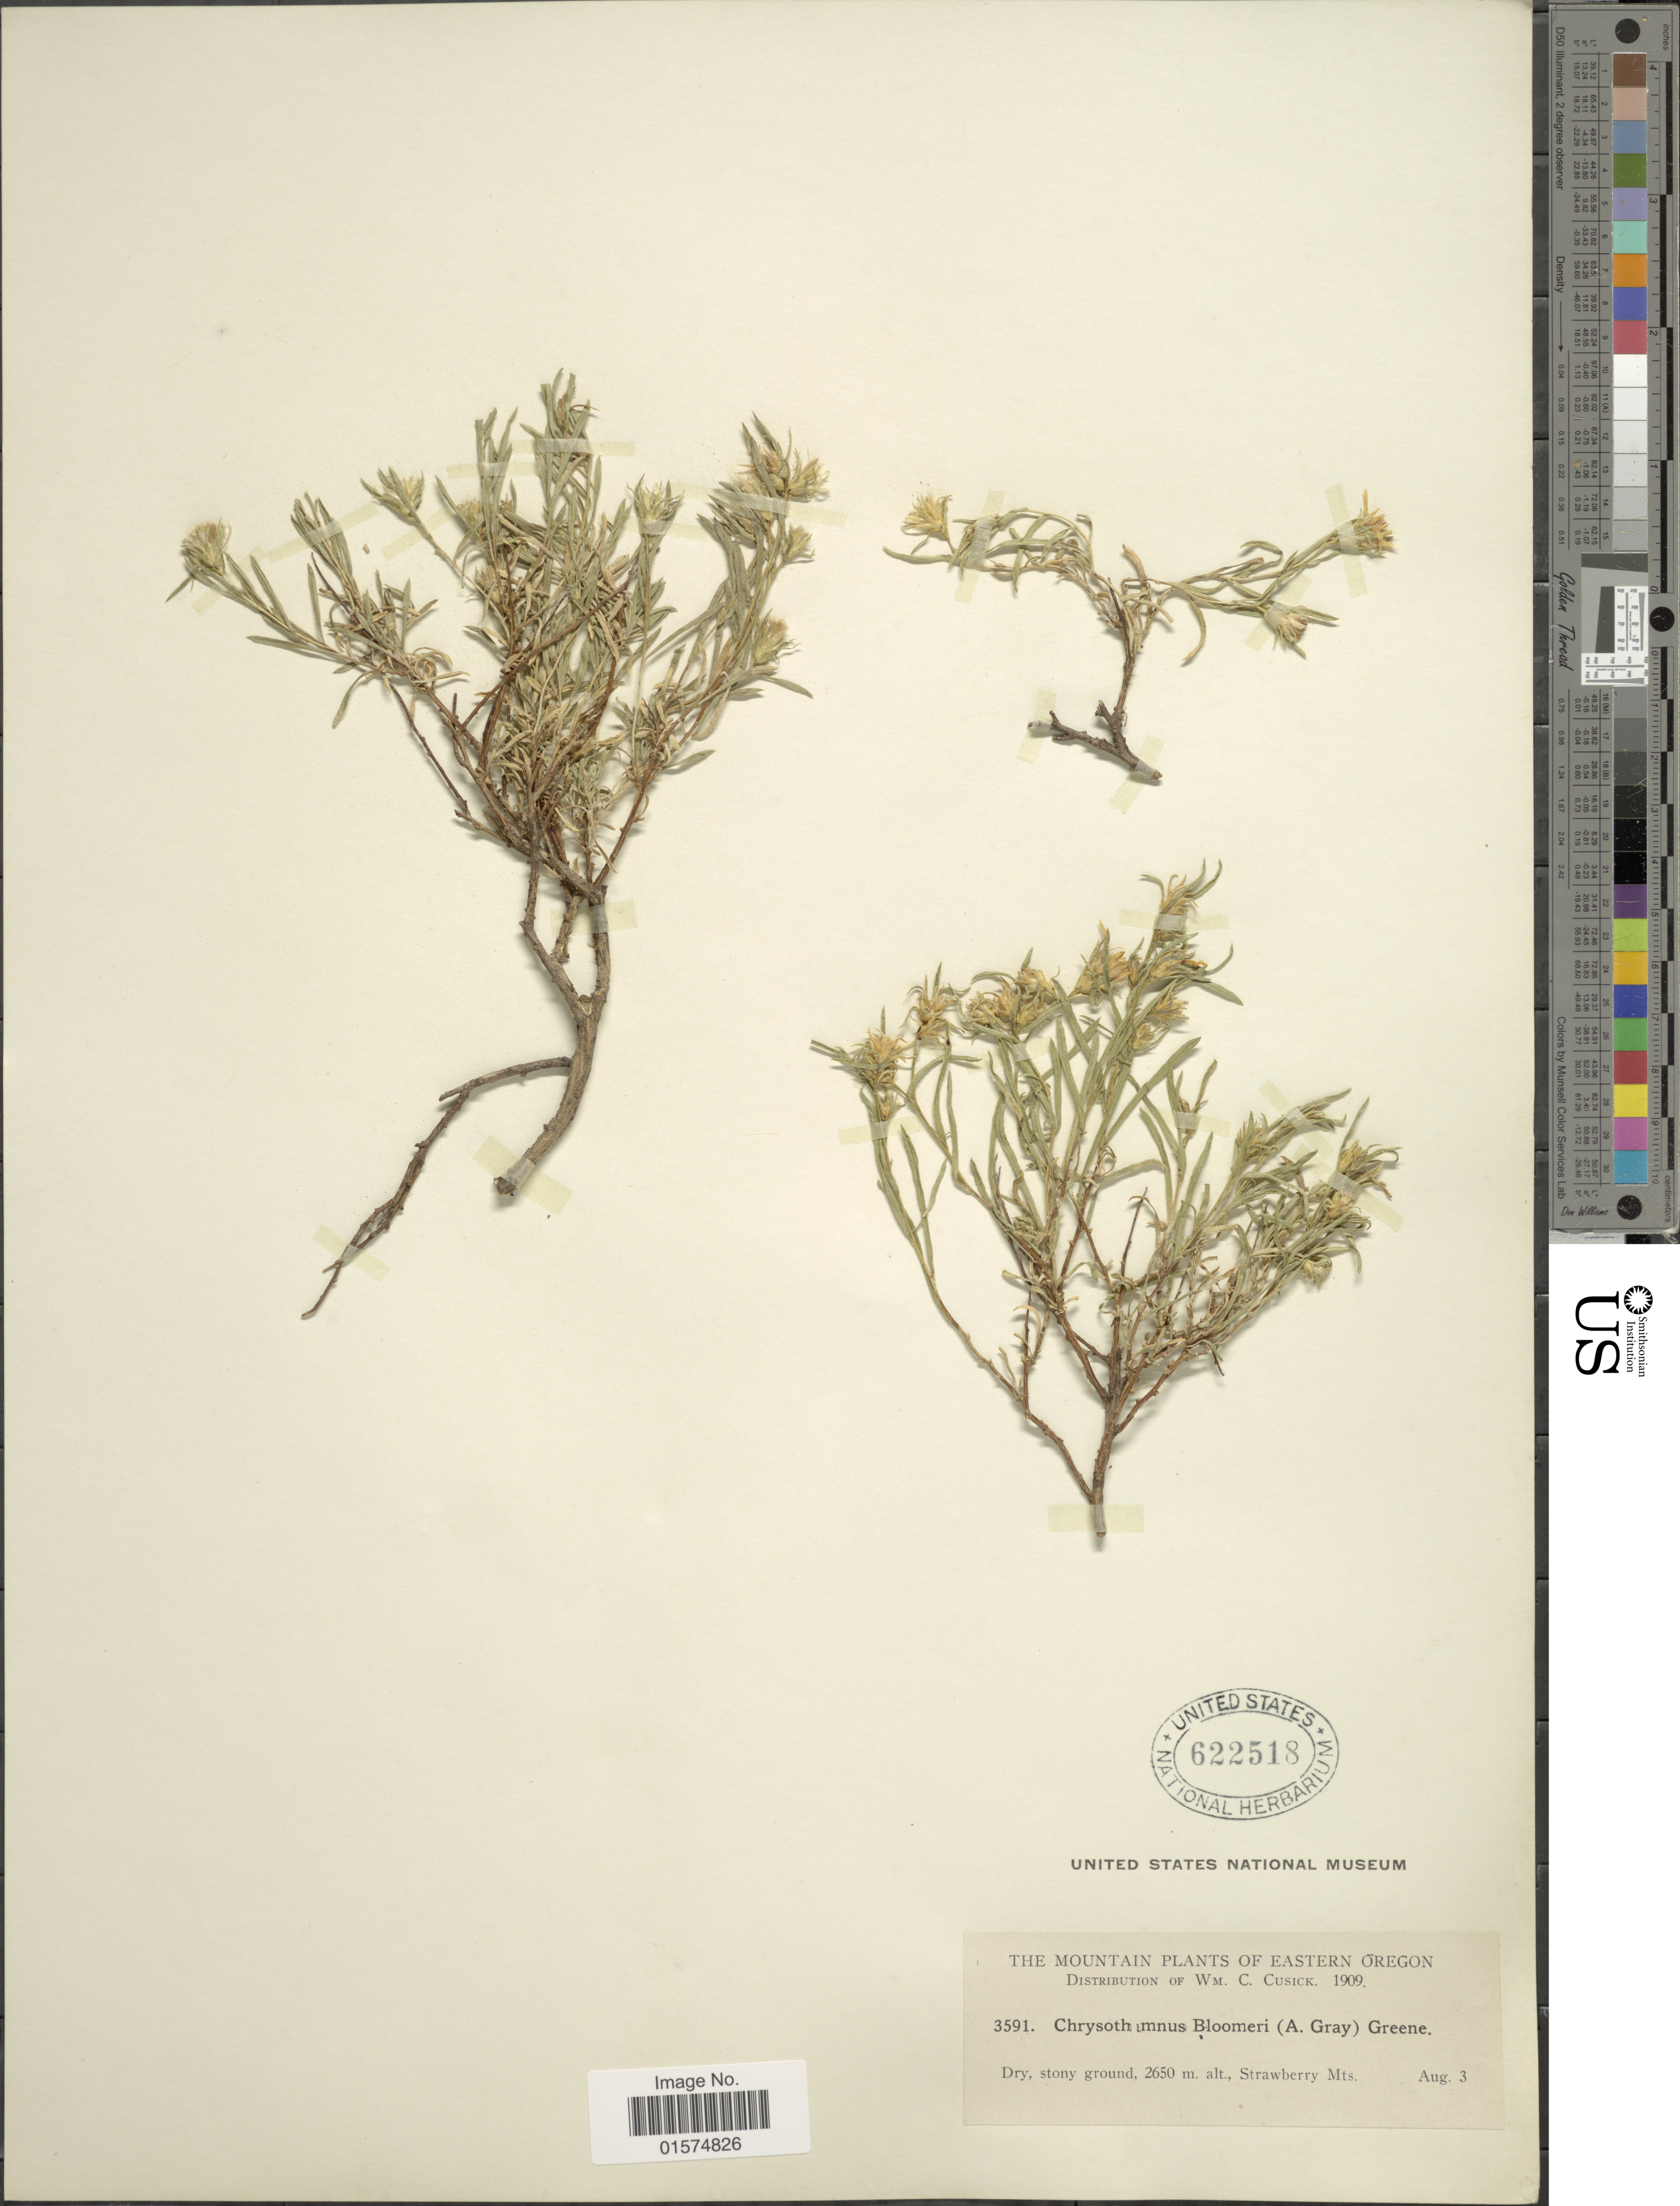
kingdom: Plantae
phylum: Tracheophyta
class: Magnoliopsida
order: Asterales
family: Asteraceae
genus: Ericameria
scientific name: Ericameria bloomeri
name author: (A. Gray) J.F. Macbr.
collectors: W. C. Cusick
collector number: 3591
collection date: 1909-08-03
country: United States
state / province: Oregon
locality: Mountain. Eastern Oregon. Strawberry Mts.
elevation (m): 2650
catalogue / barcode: US 622518